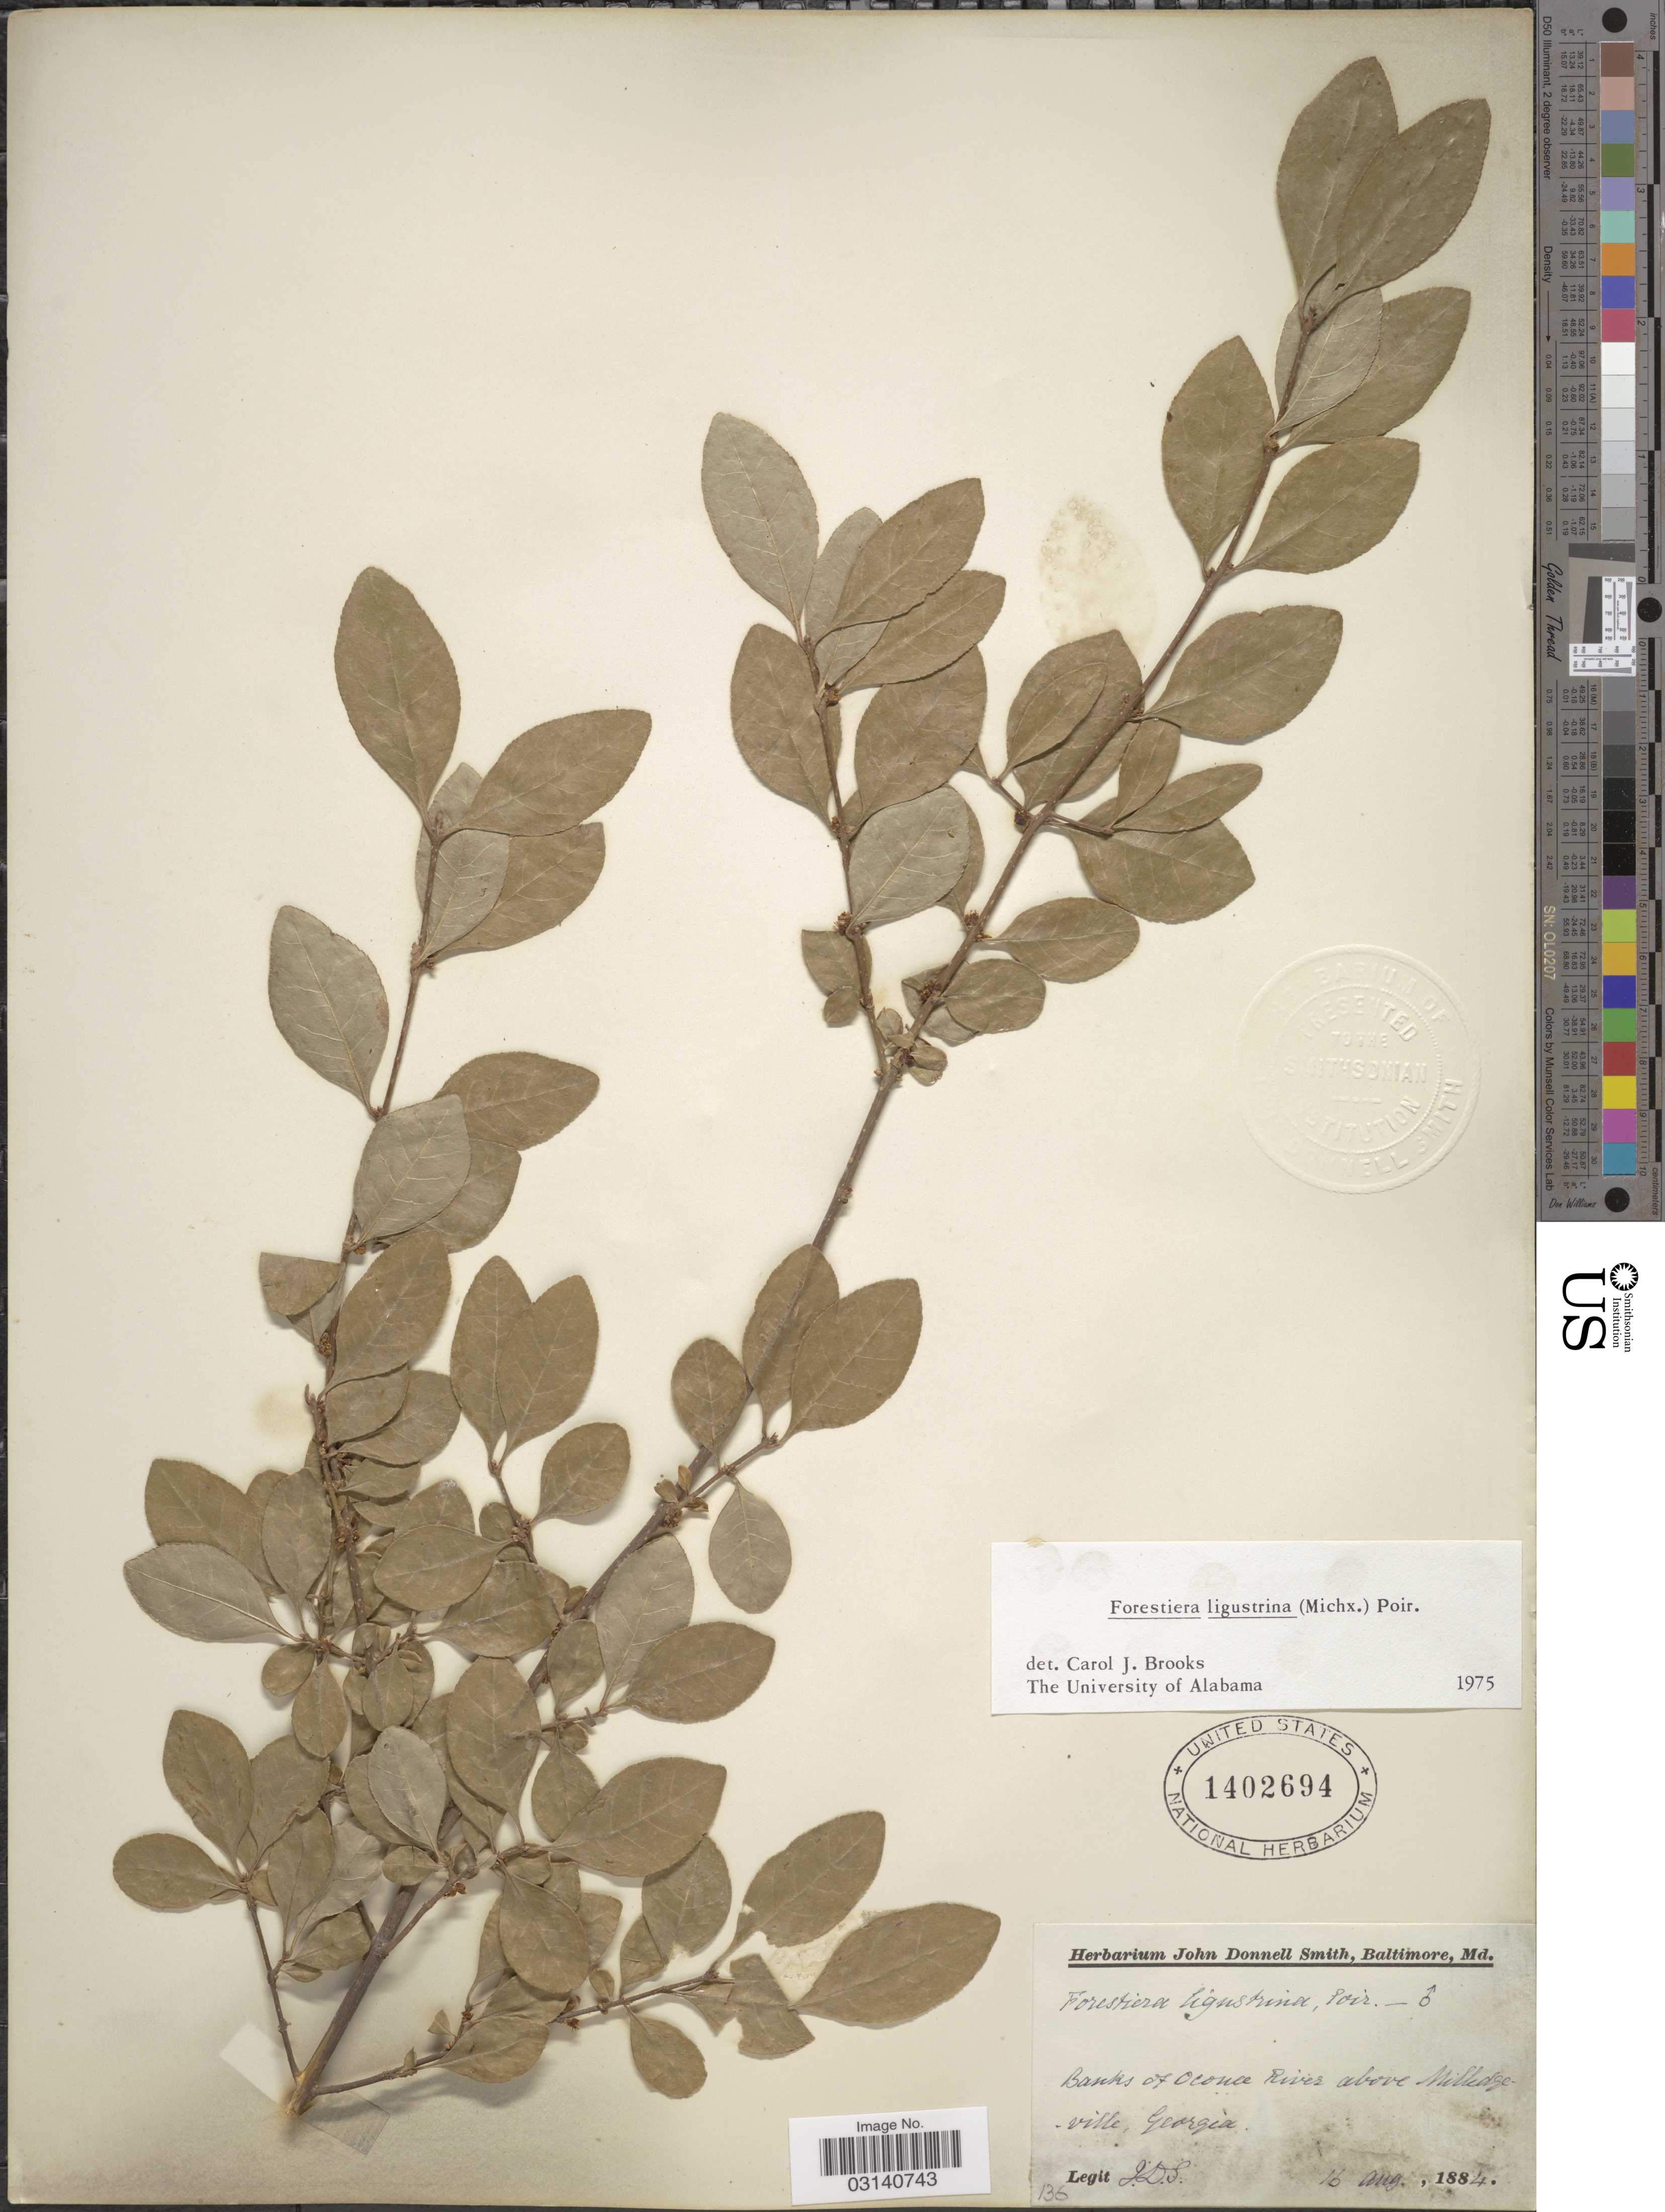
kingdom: Plantae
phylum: Tracheophyta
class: Magnoliopsida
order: Lamiales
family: Oleaceae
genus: Forestiera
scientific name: Forestiera ligustrina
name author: (Michx.) Poir.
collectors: J. Donnell Smith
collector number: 136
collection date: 1884-08-16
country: United States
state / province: Georgia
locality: Banks of Oconee River above Milledgeville.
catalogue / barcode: US 1402694